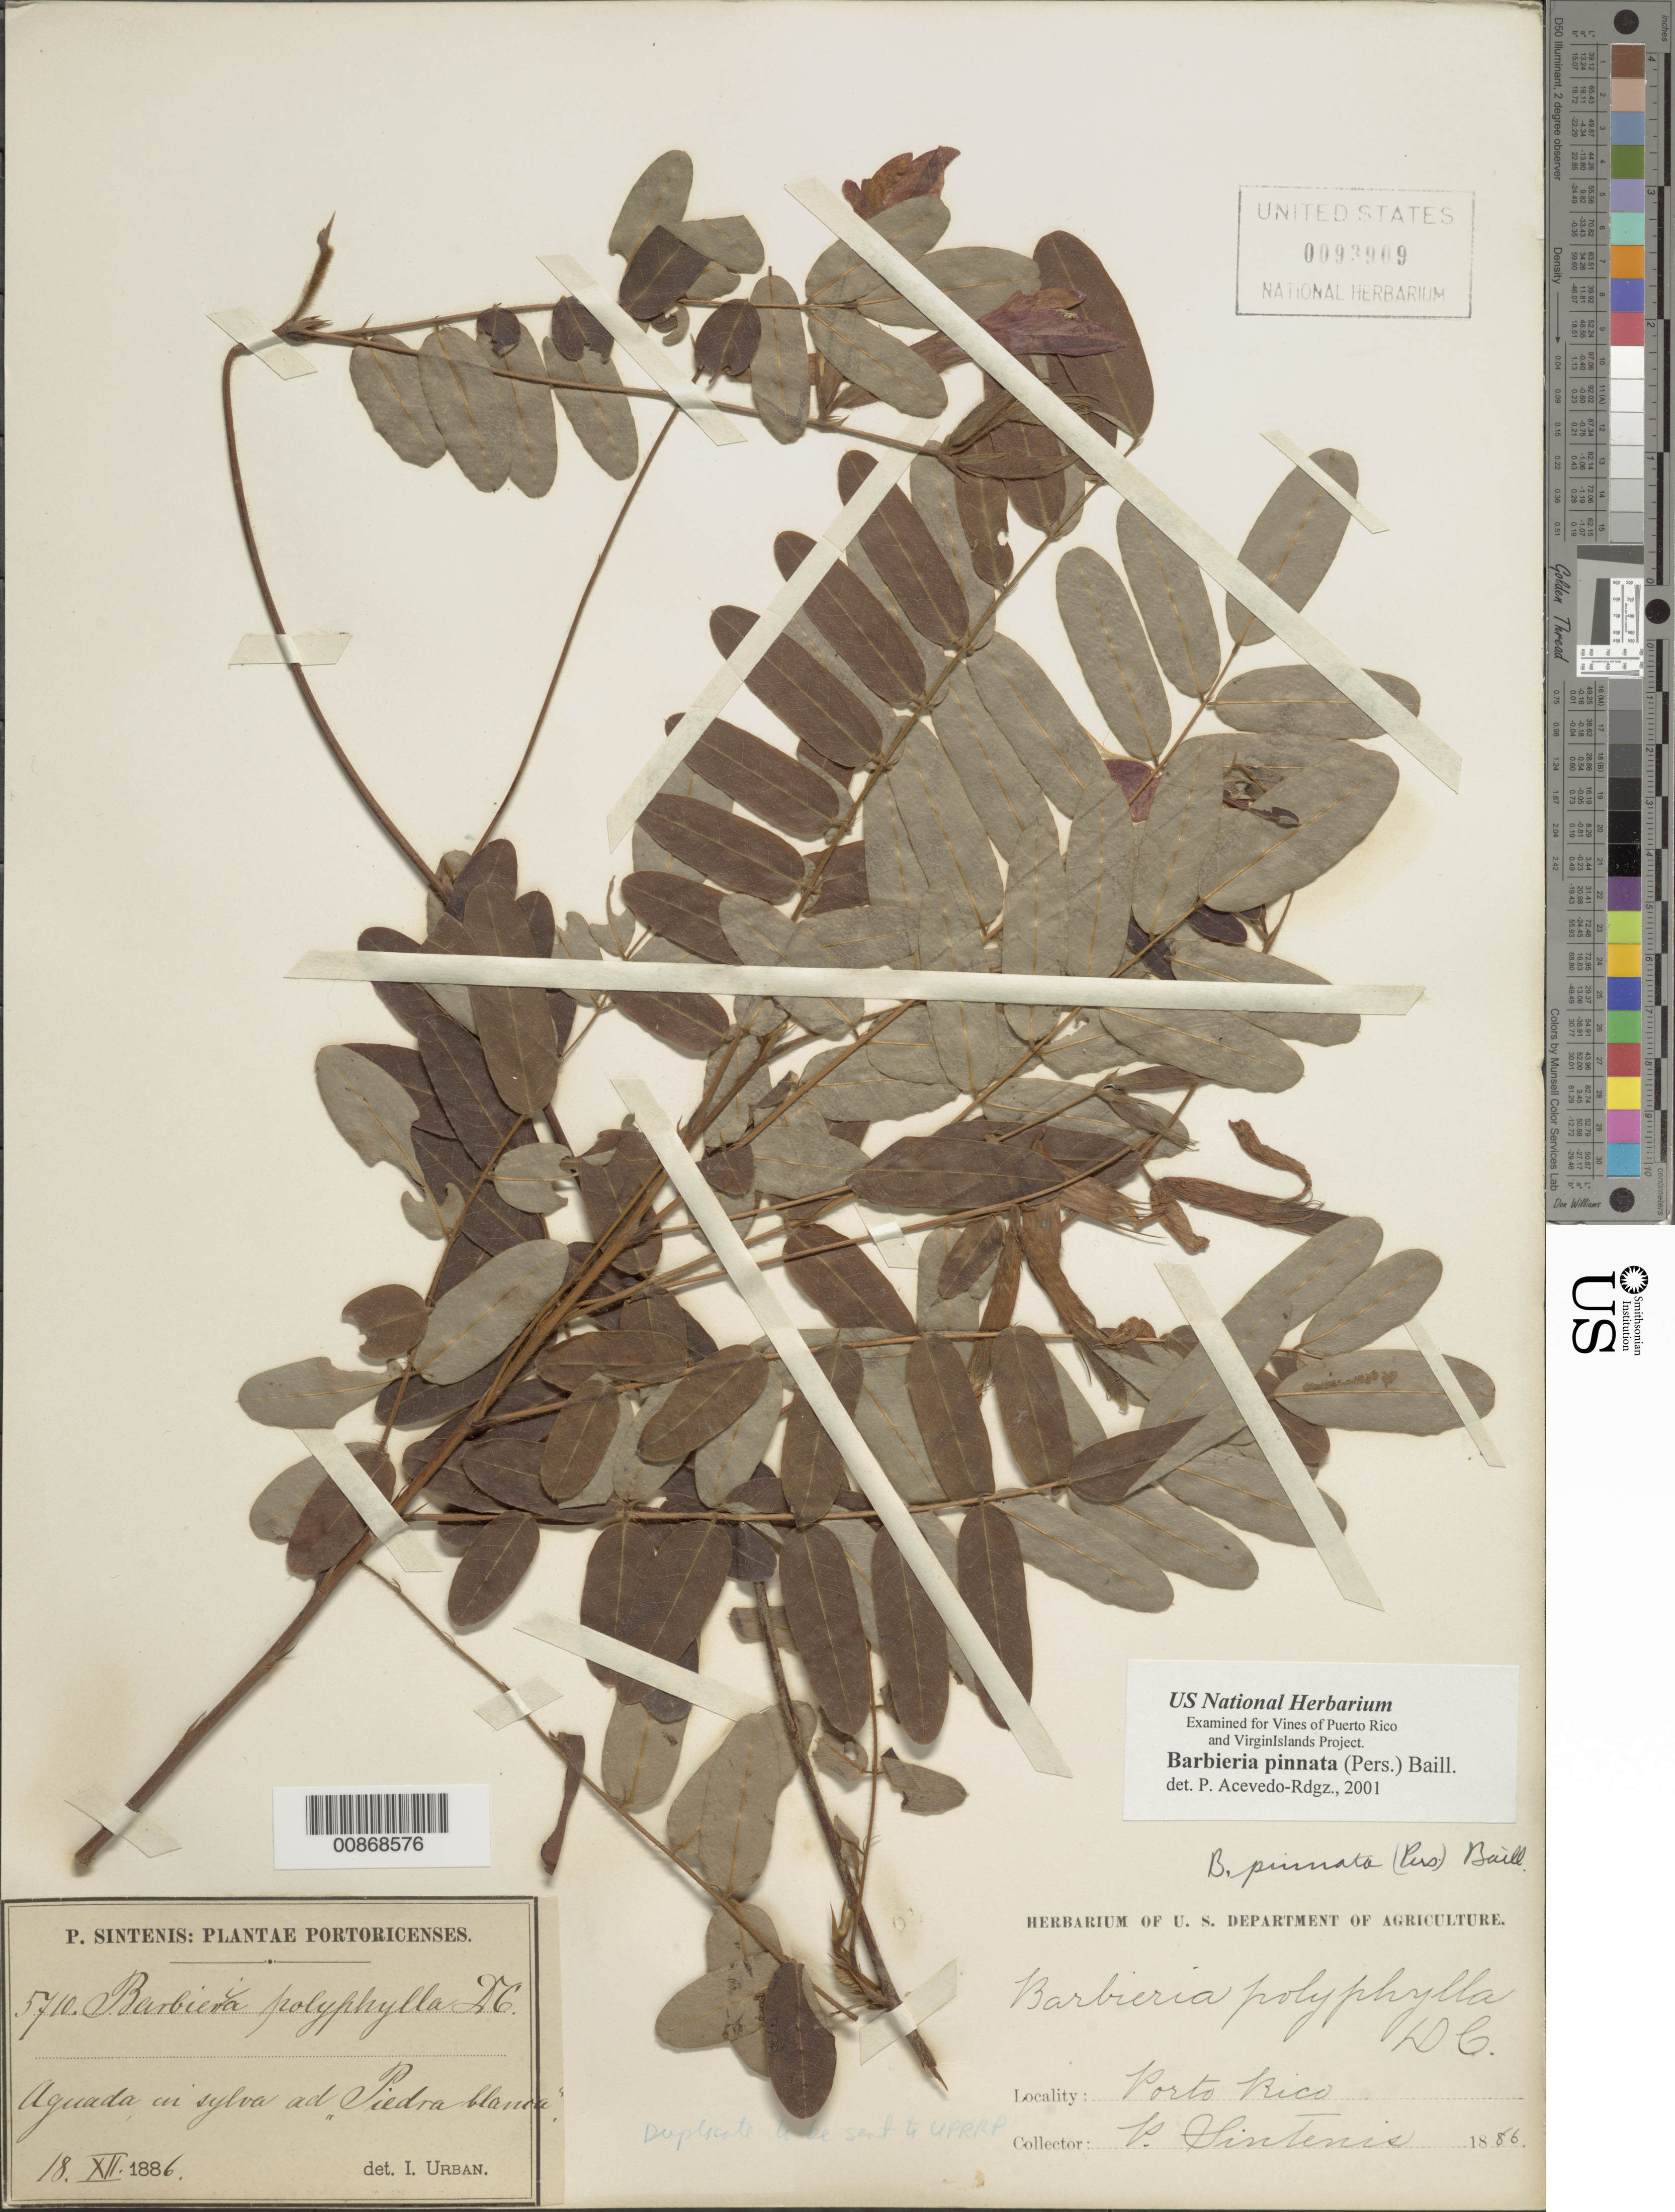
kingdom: Plantae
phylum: Tracheophyta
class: Magnoliopsida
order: Fabales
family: Fabaceae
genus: Barbieria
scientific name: Barbieria pinnata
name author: (Pers.) Baill.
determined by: Acevedo-Rodríguez, P., (BOT), Smithsonian Institution - National Museum of Natural History (UNITED STATES)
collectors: P. Sintenis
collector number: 5710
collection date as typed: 18 Dec 1886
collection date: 1886-12-18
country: Puerto Rico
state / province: Aguada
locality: Aguada ad "Piedra Blanca".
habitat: In sylva.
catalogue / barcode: US 93909